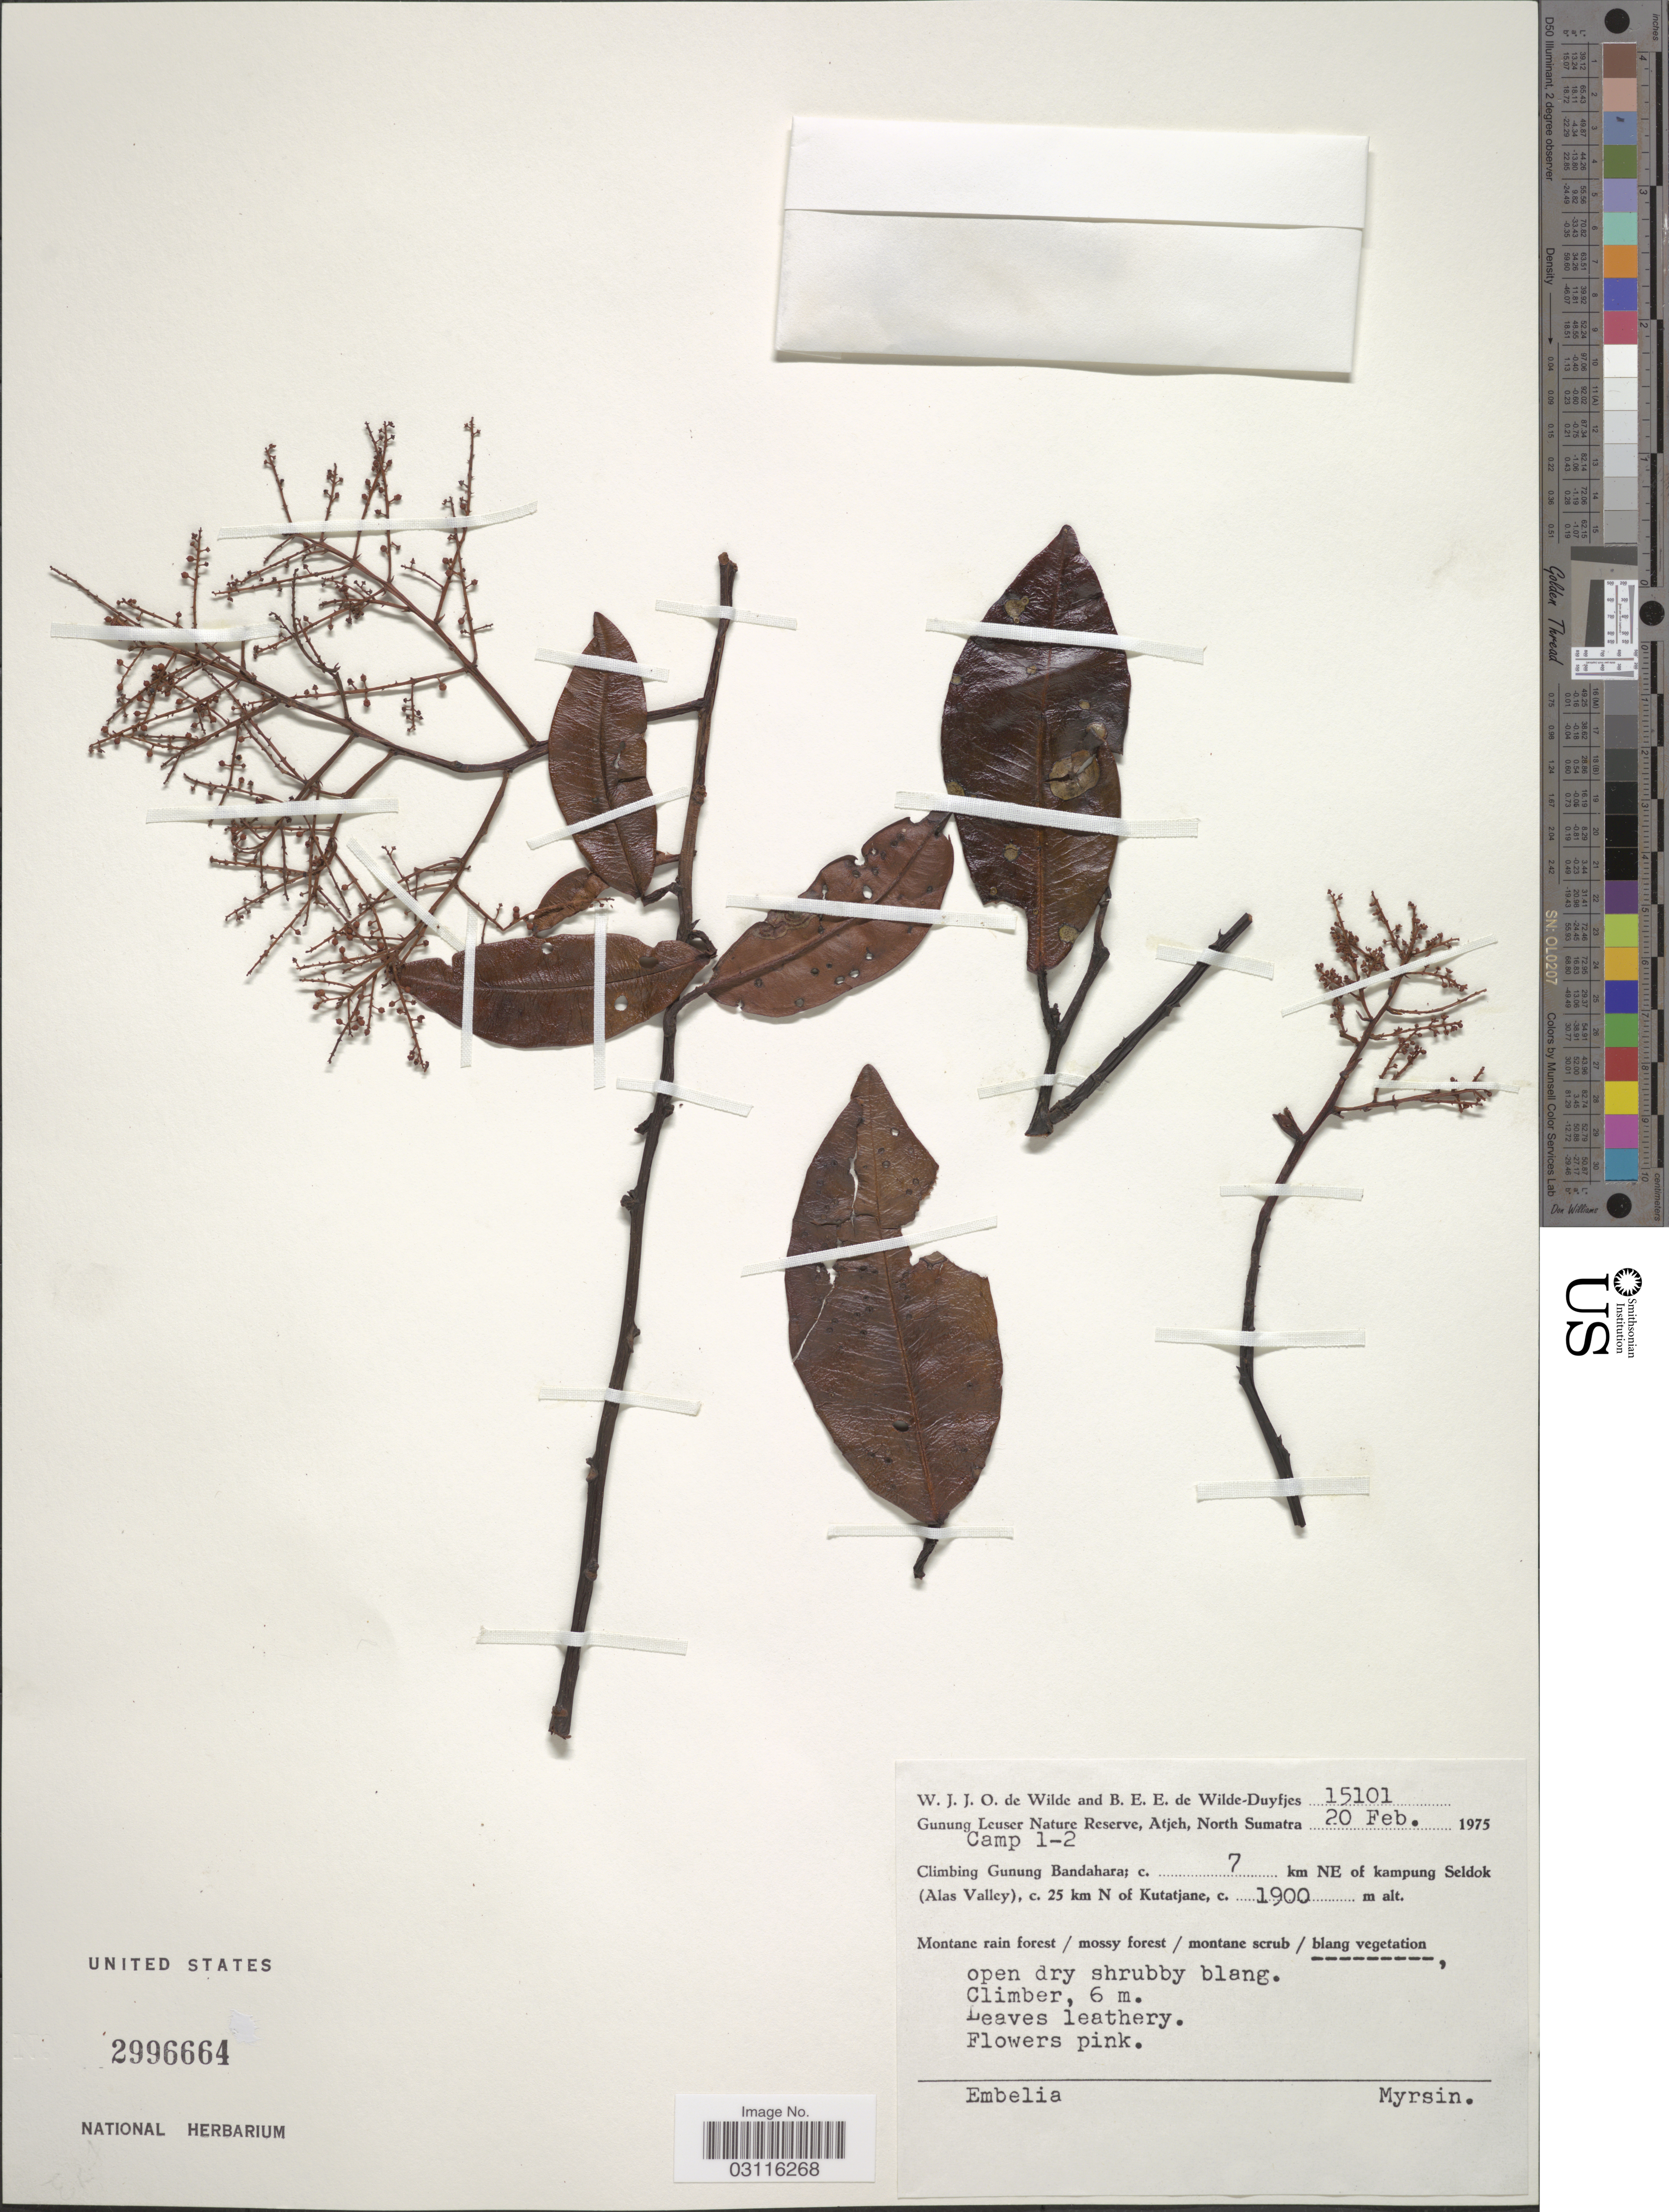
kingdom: Plantae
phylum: Tracheophyta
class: Magnoliopsida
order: Ericales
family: Primulaceae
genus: Embelia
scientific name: Embelia sp.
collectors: W. J. de Wilde & B. E. de Wilde-Duyfjes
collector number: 15101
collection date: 1975-02-20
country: Indonesia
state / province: Sumatra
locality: Gunung Leuser Nature Reserve, Atjeh, North Sumatra. Climbing Gunung Bandahara; c. 7 km NE of kampung Seldok (Alas Valley), c. 25 km N of Kutatjane.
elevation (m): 1900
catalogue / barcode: US 2996664